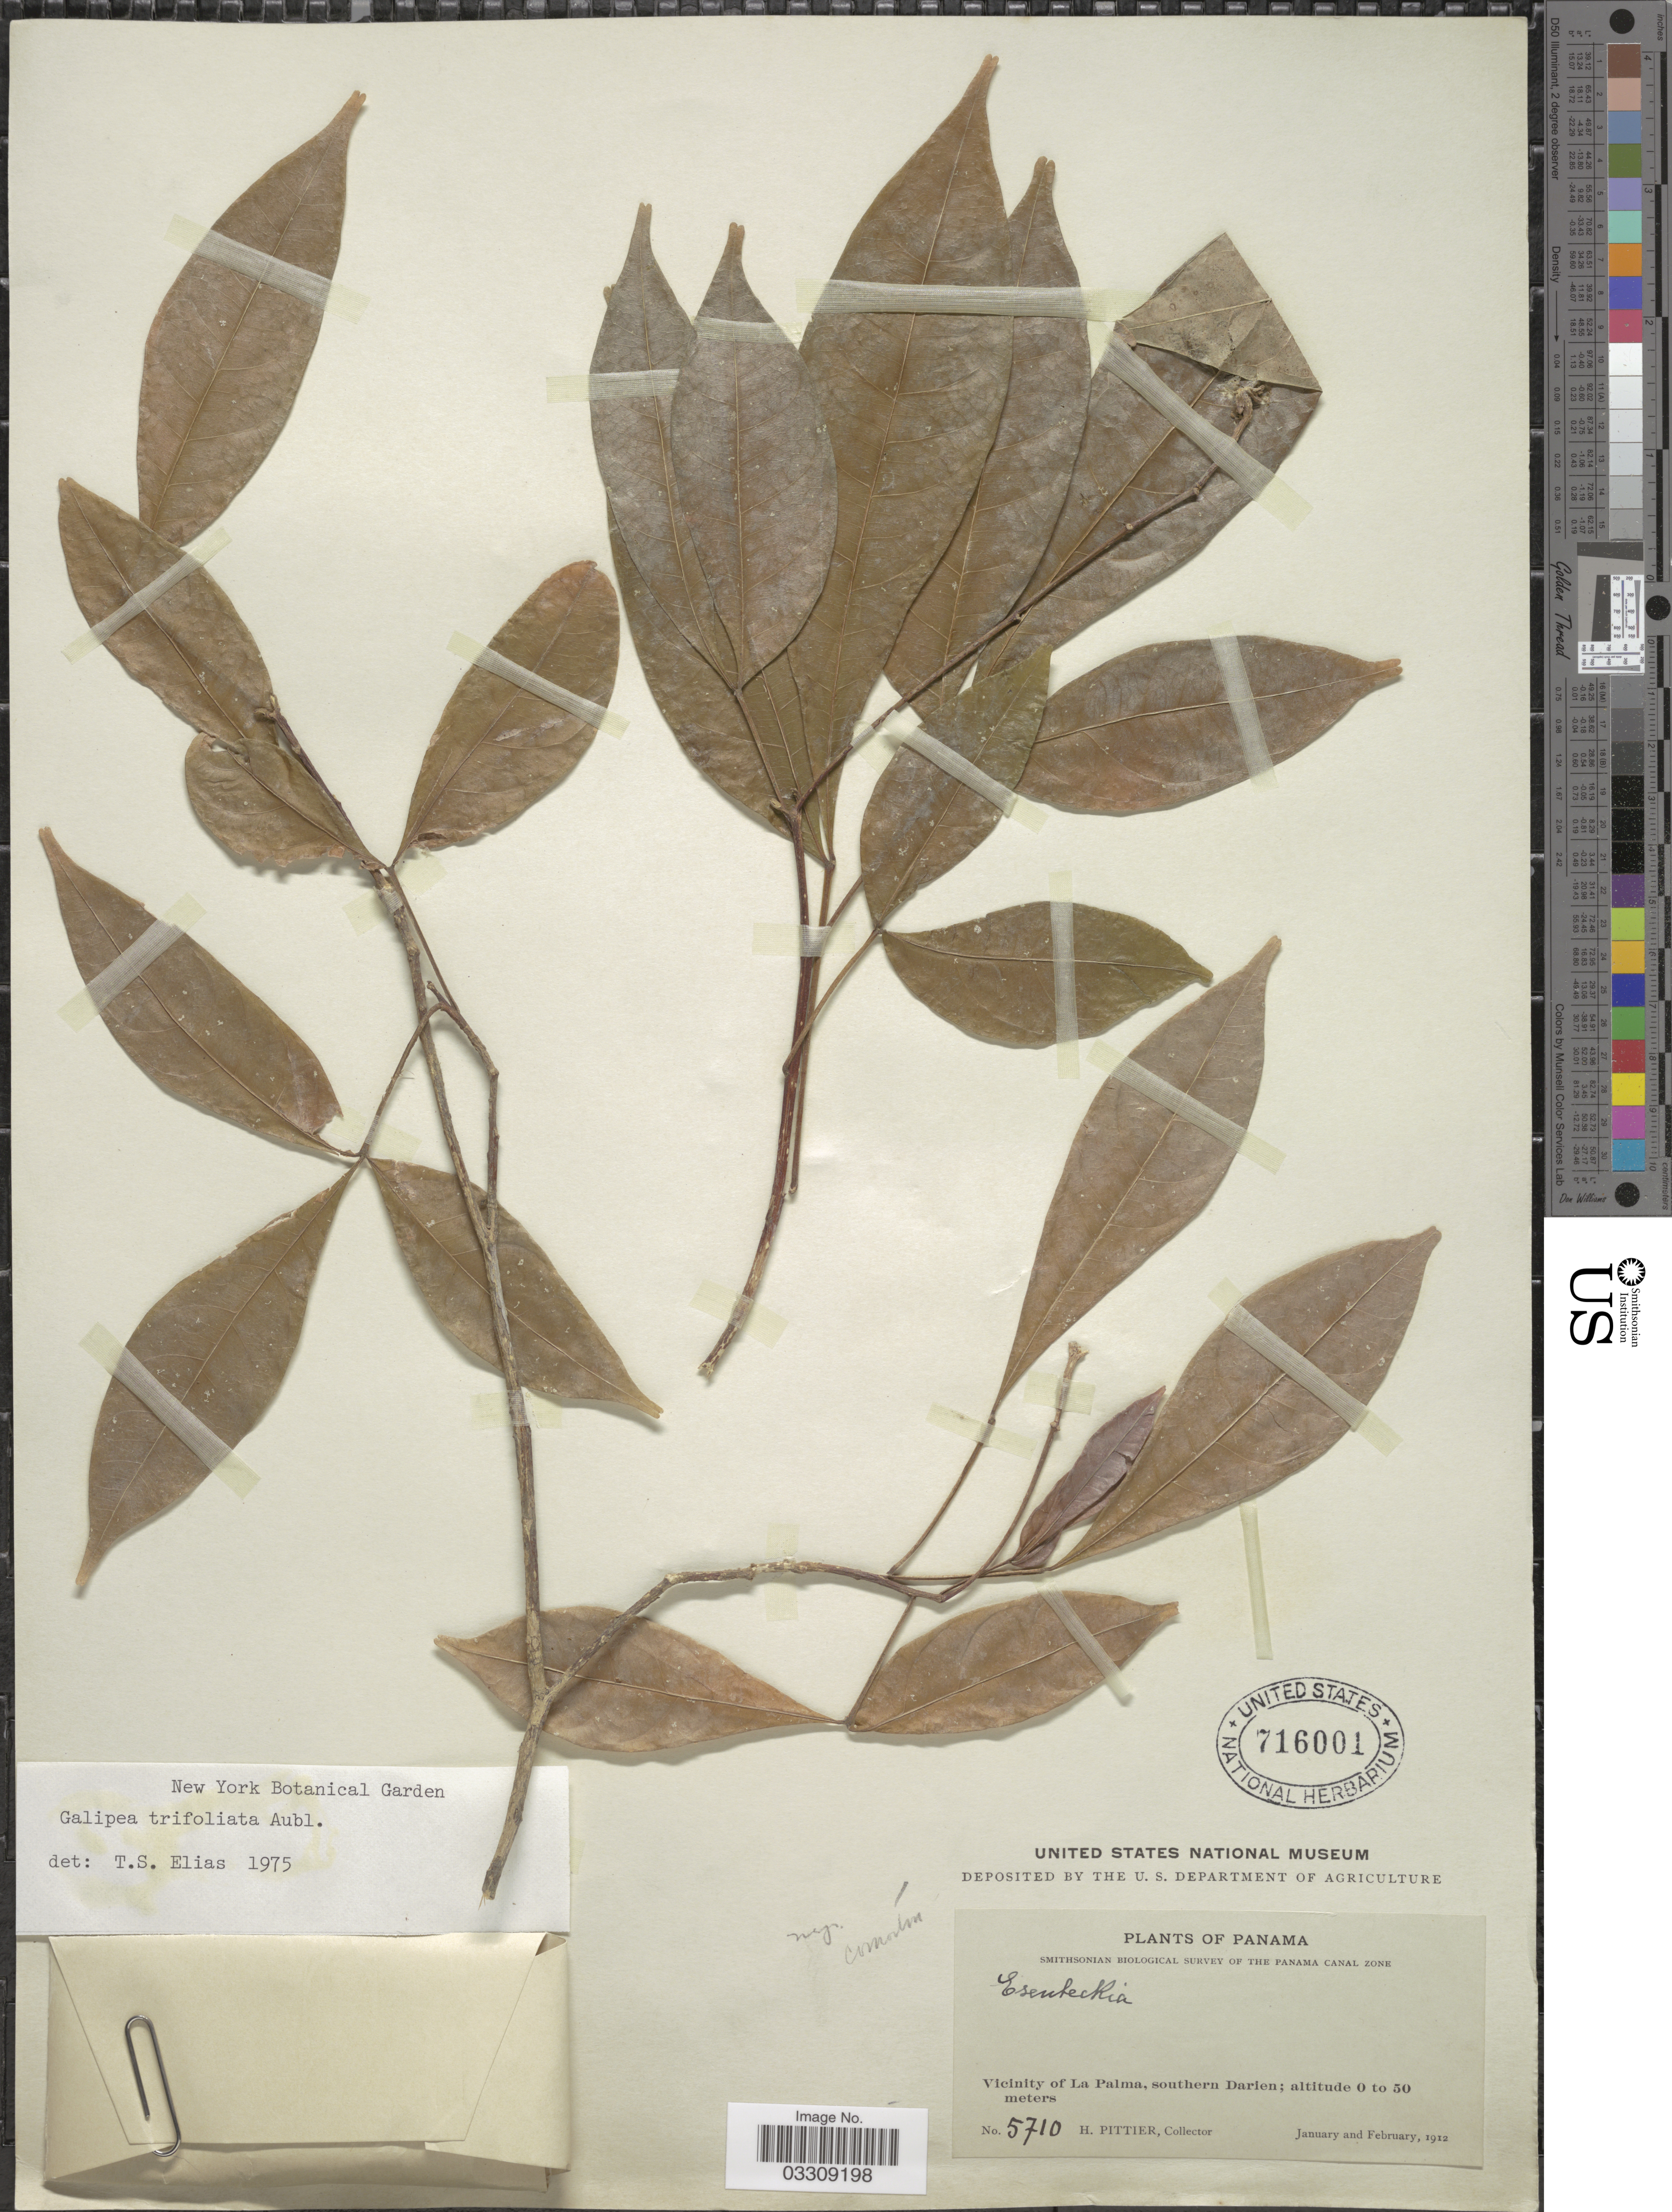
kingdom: Plantae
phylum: Tracheophyta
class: Magnoliopsida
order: Sapindales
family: Rutaceae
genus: Galipea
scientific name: Galipea trifoliata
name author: Aubl.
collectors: H. F. Pittier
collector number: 5710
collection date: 1912-01/1912-02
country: Panama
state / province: Darién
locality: Vicinity of La Palma, southern Darien.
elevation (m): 0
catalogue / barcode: US 716001